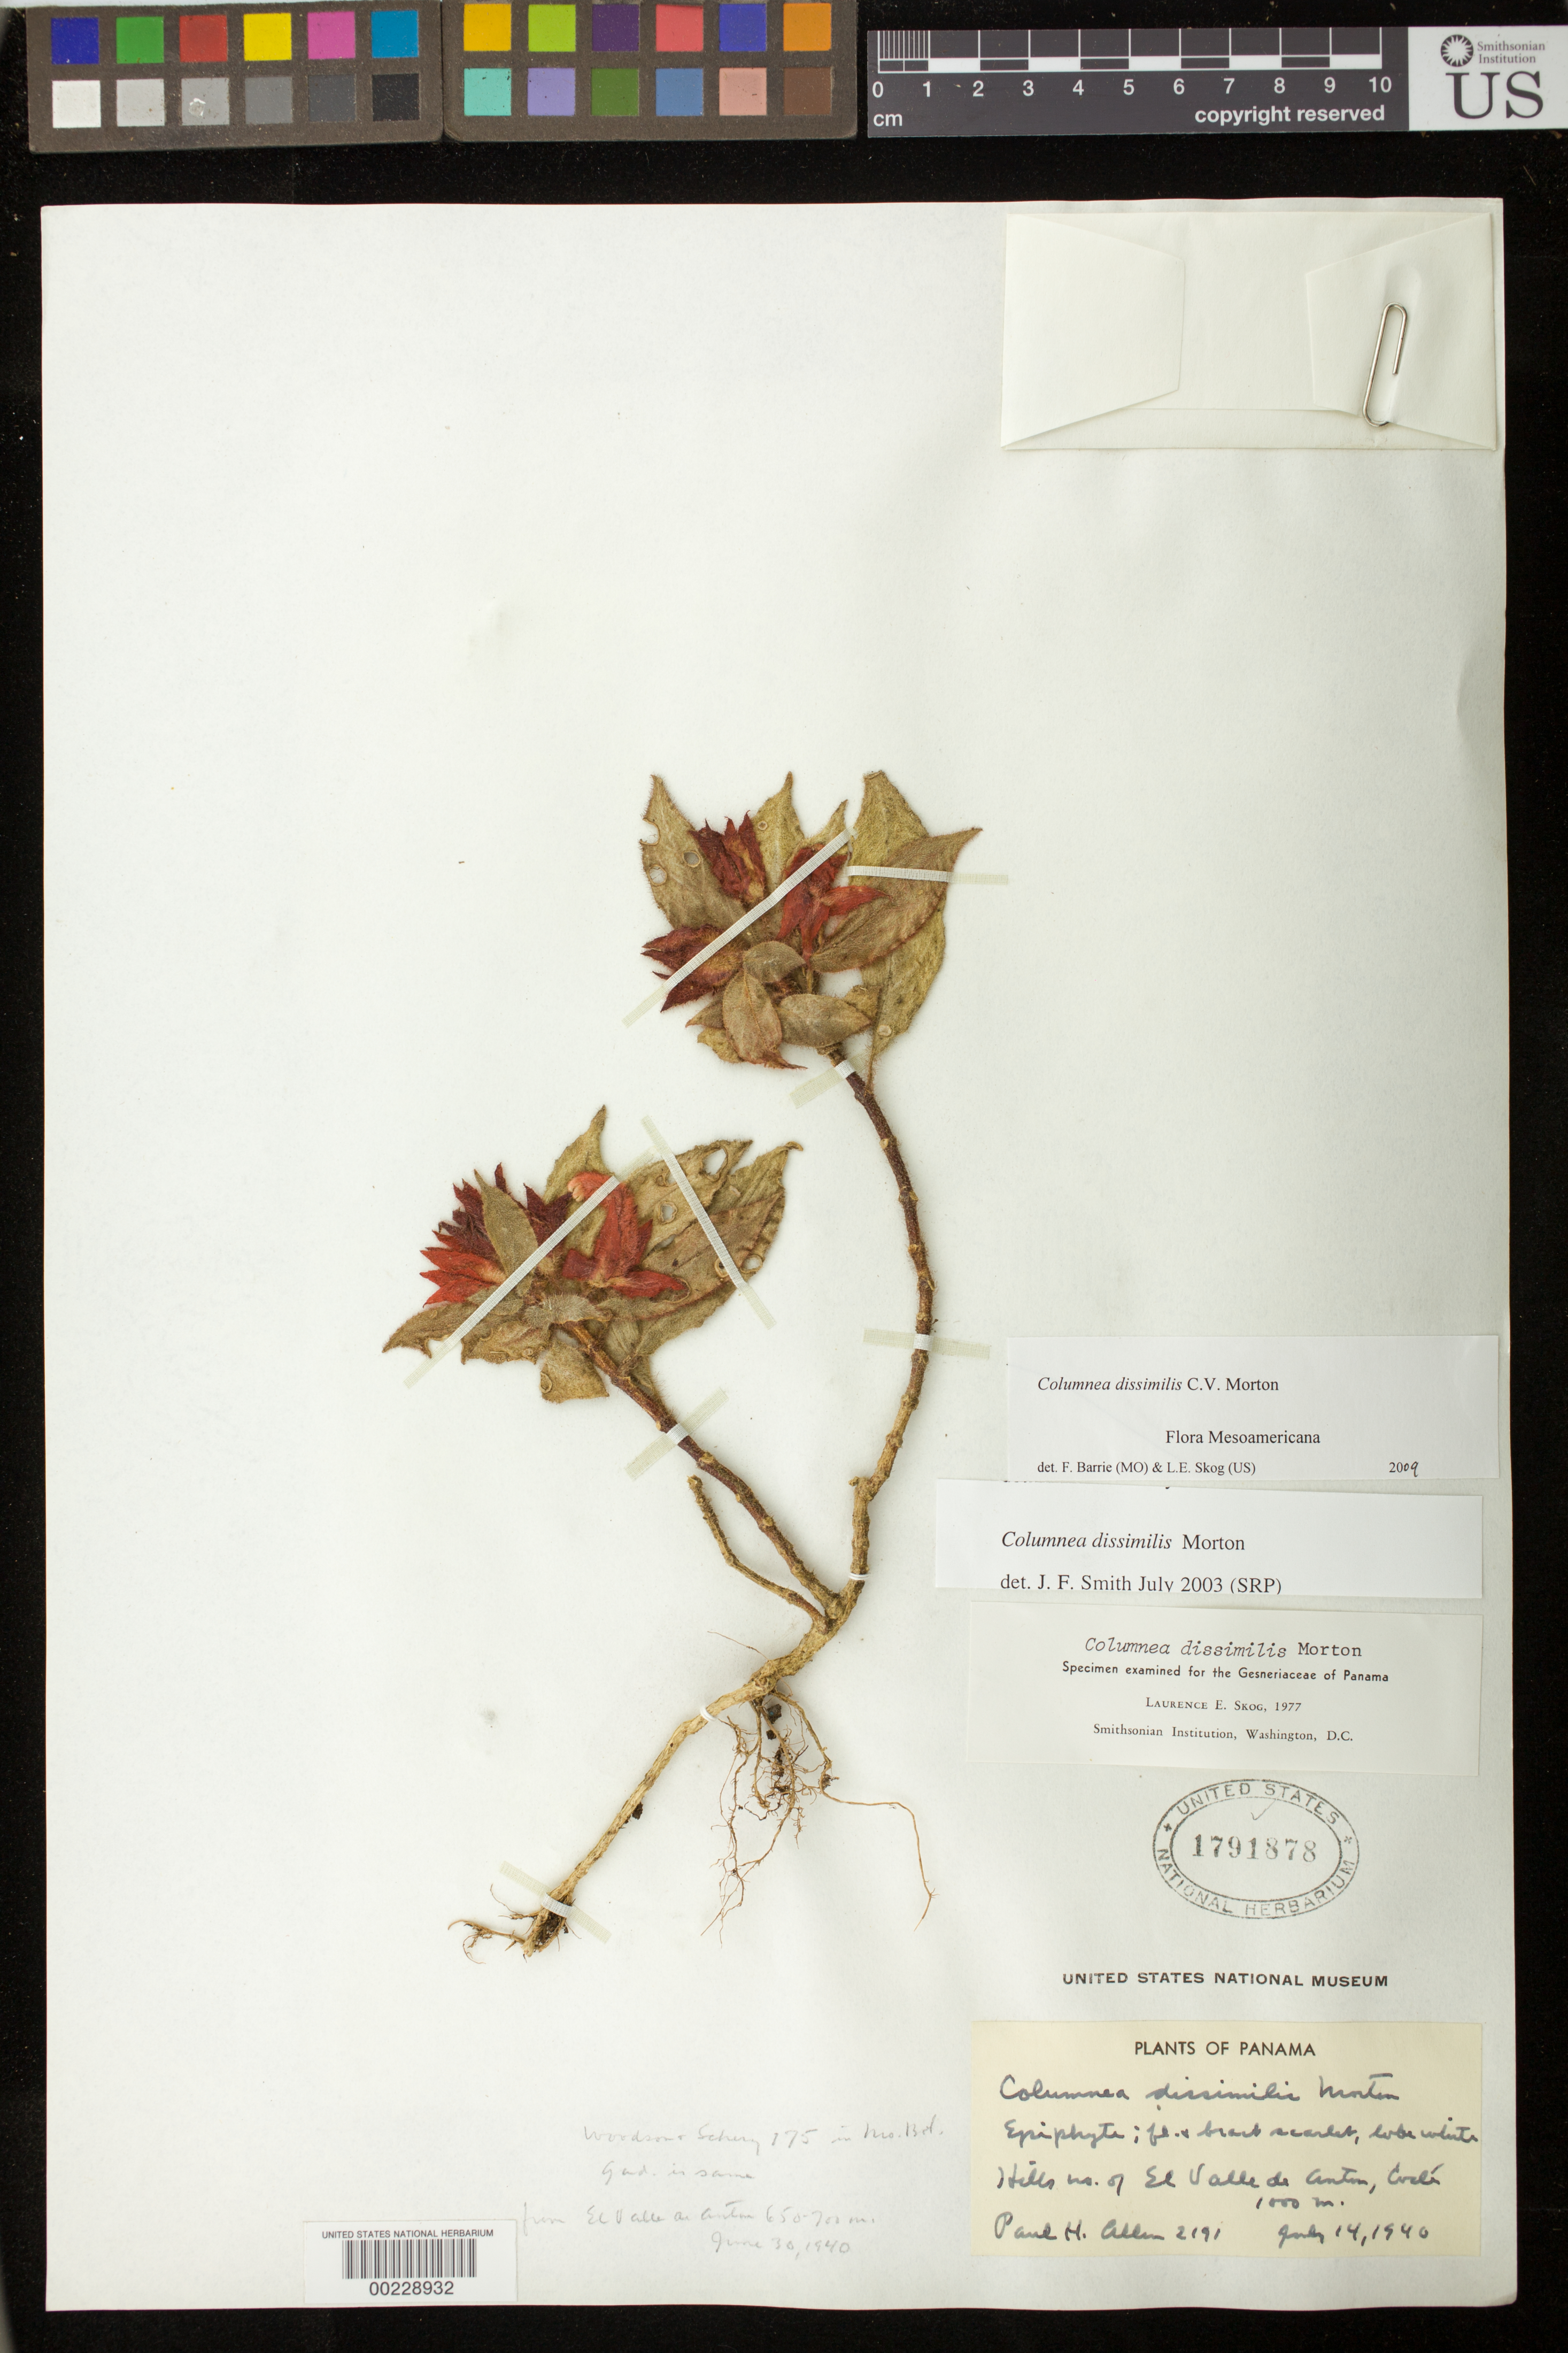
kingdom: Plantae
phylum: Tracheophyta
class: Magnoliopsida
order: Lamiales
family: Gesneriaceae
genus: Columnea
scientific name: Columnea dissimilis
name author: C.V. Morton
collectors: P. H. Allen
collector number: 2191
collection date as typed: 14 Jul 1940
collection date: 1940-07-14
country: Panama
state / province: Coclé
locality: Hills N of El Valle de Anton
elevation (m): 1000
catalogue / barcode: US 1791878